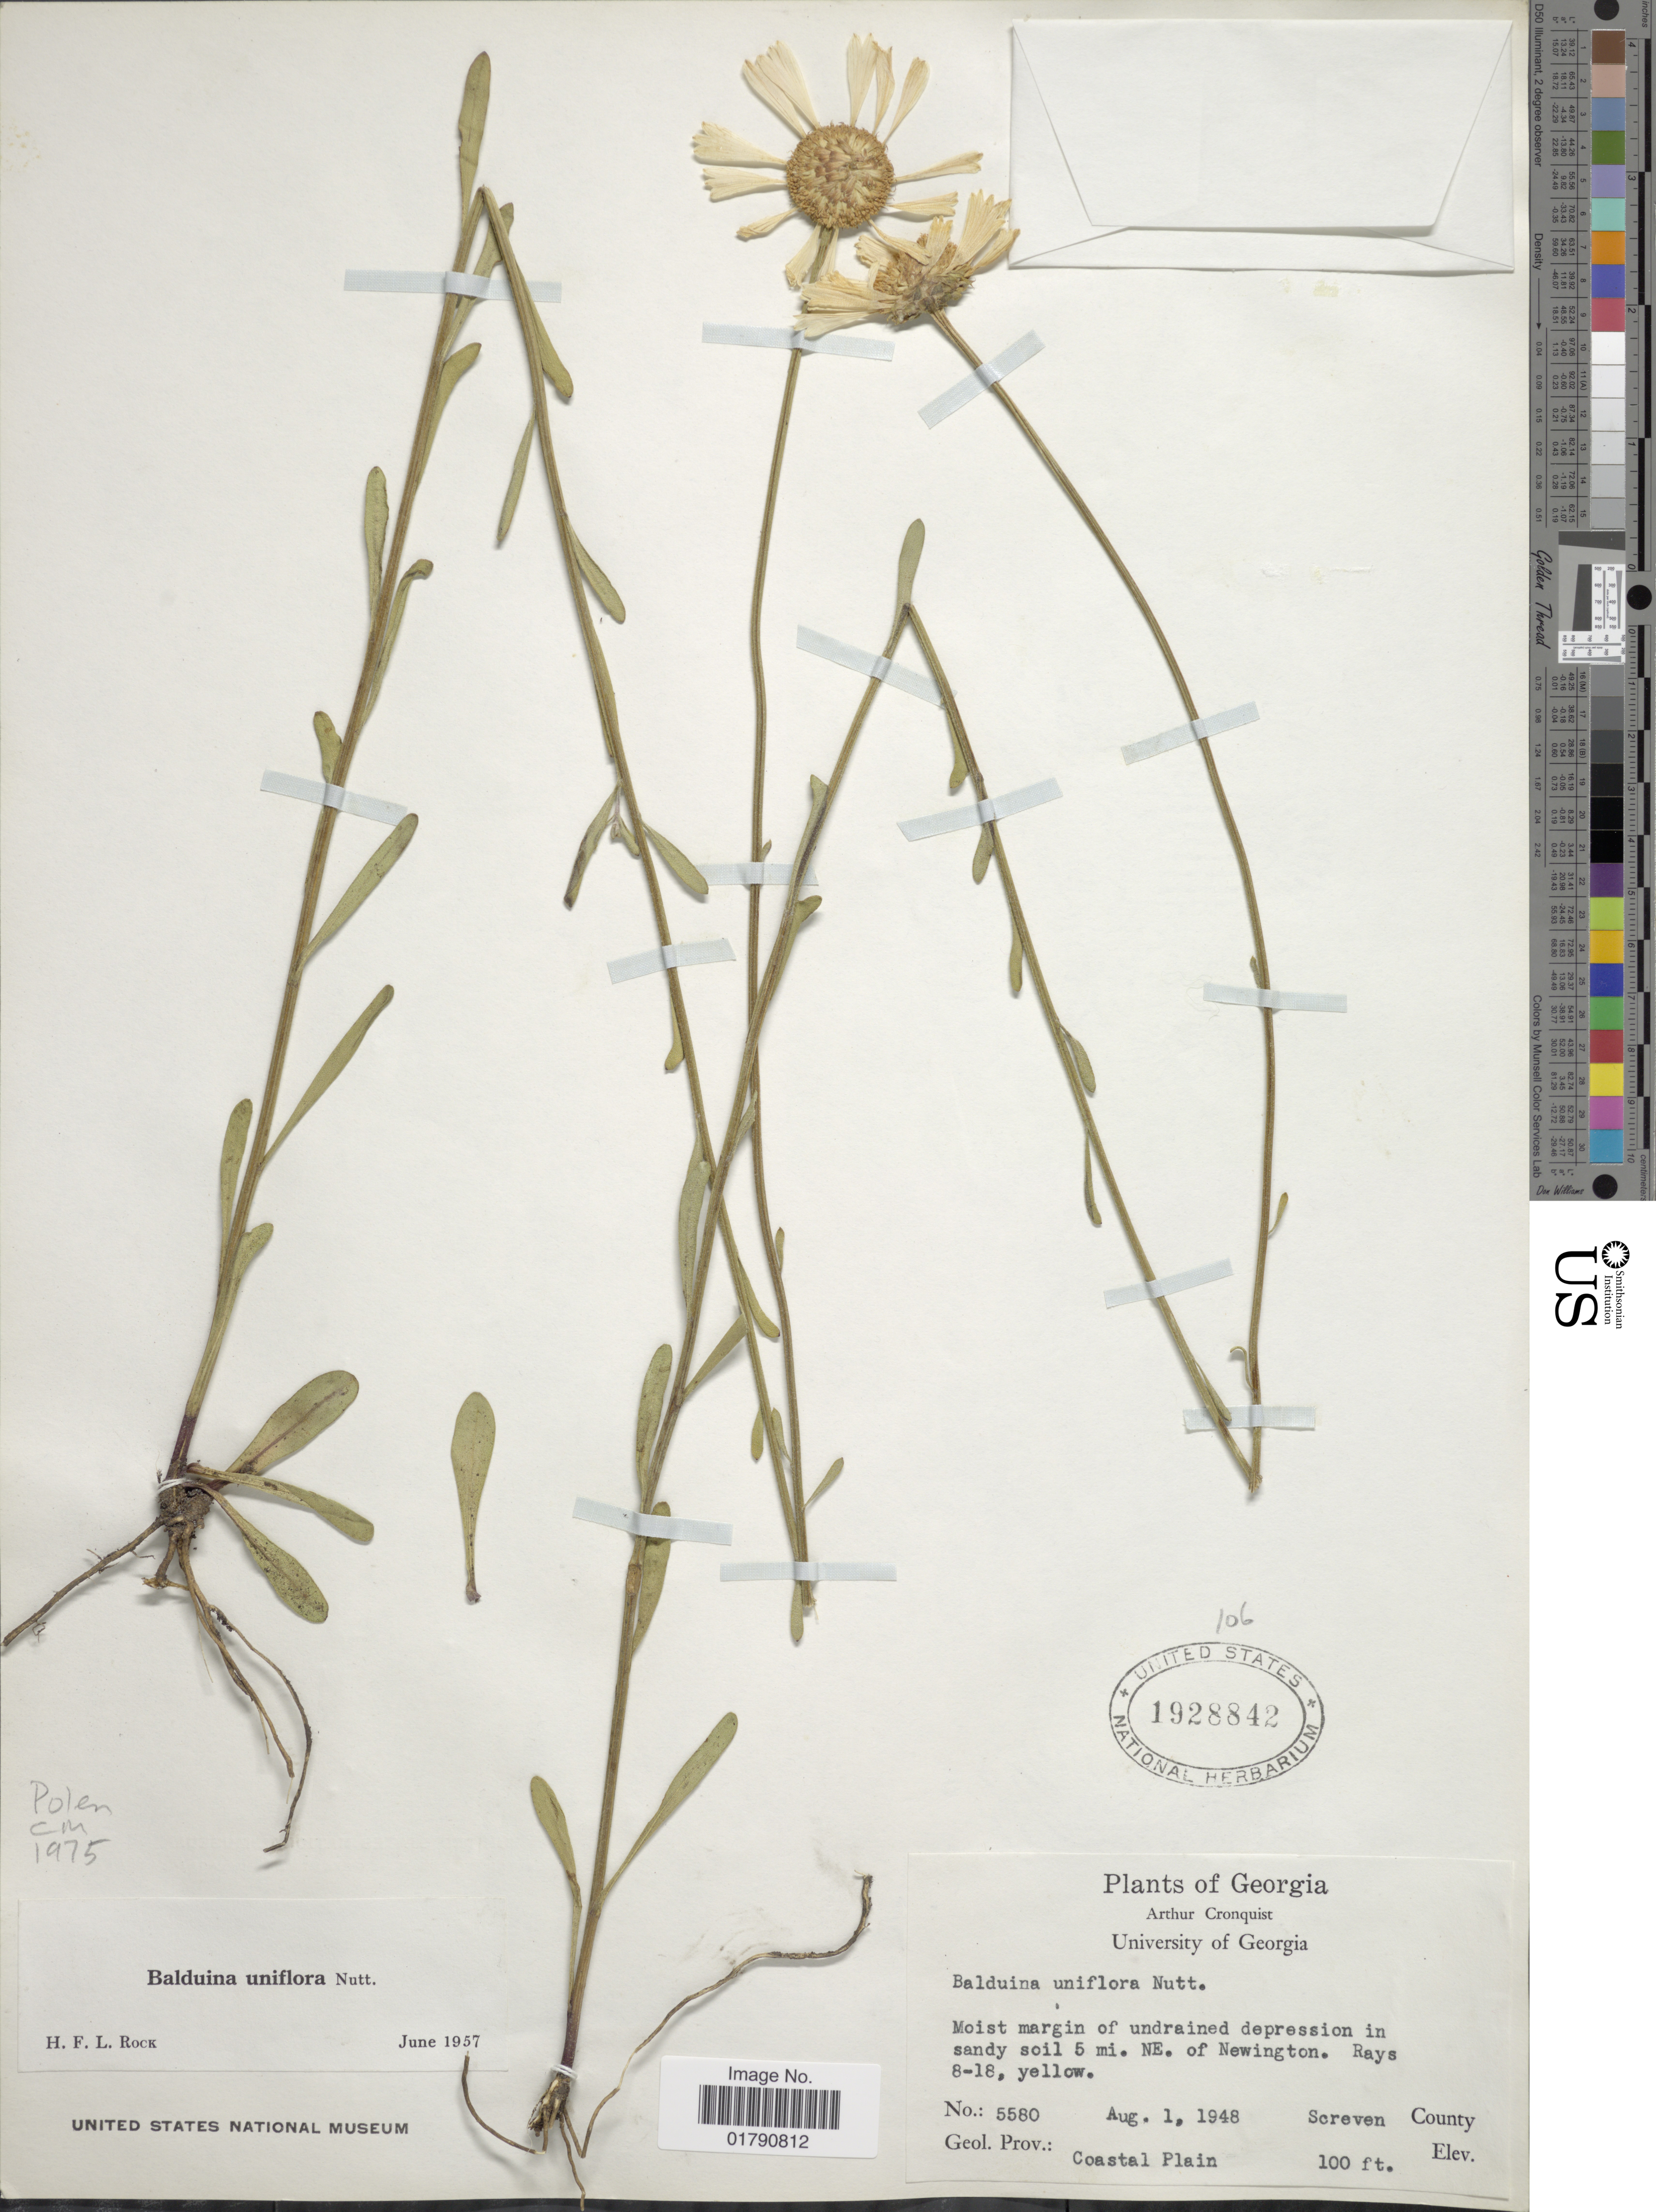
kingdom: Plantae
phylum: Tracheophyta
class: Magnoliopsida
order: Asterales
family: Asteraceae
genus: Balduina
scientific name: Balduina uniflora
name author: Nutt.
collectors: A. J. Cronquist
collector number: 5580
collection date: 1948-08-01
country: United States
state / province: Georgia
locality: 5 mi NE of Newington, Screven County, Coastal Plain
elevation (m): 30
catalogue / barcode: US 1928842